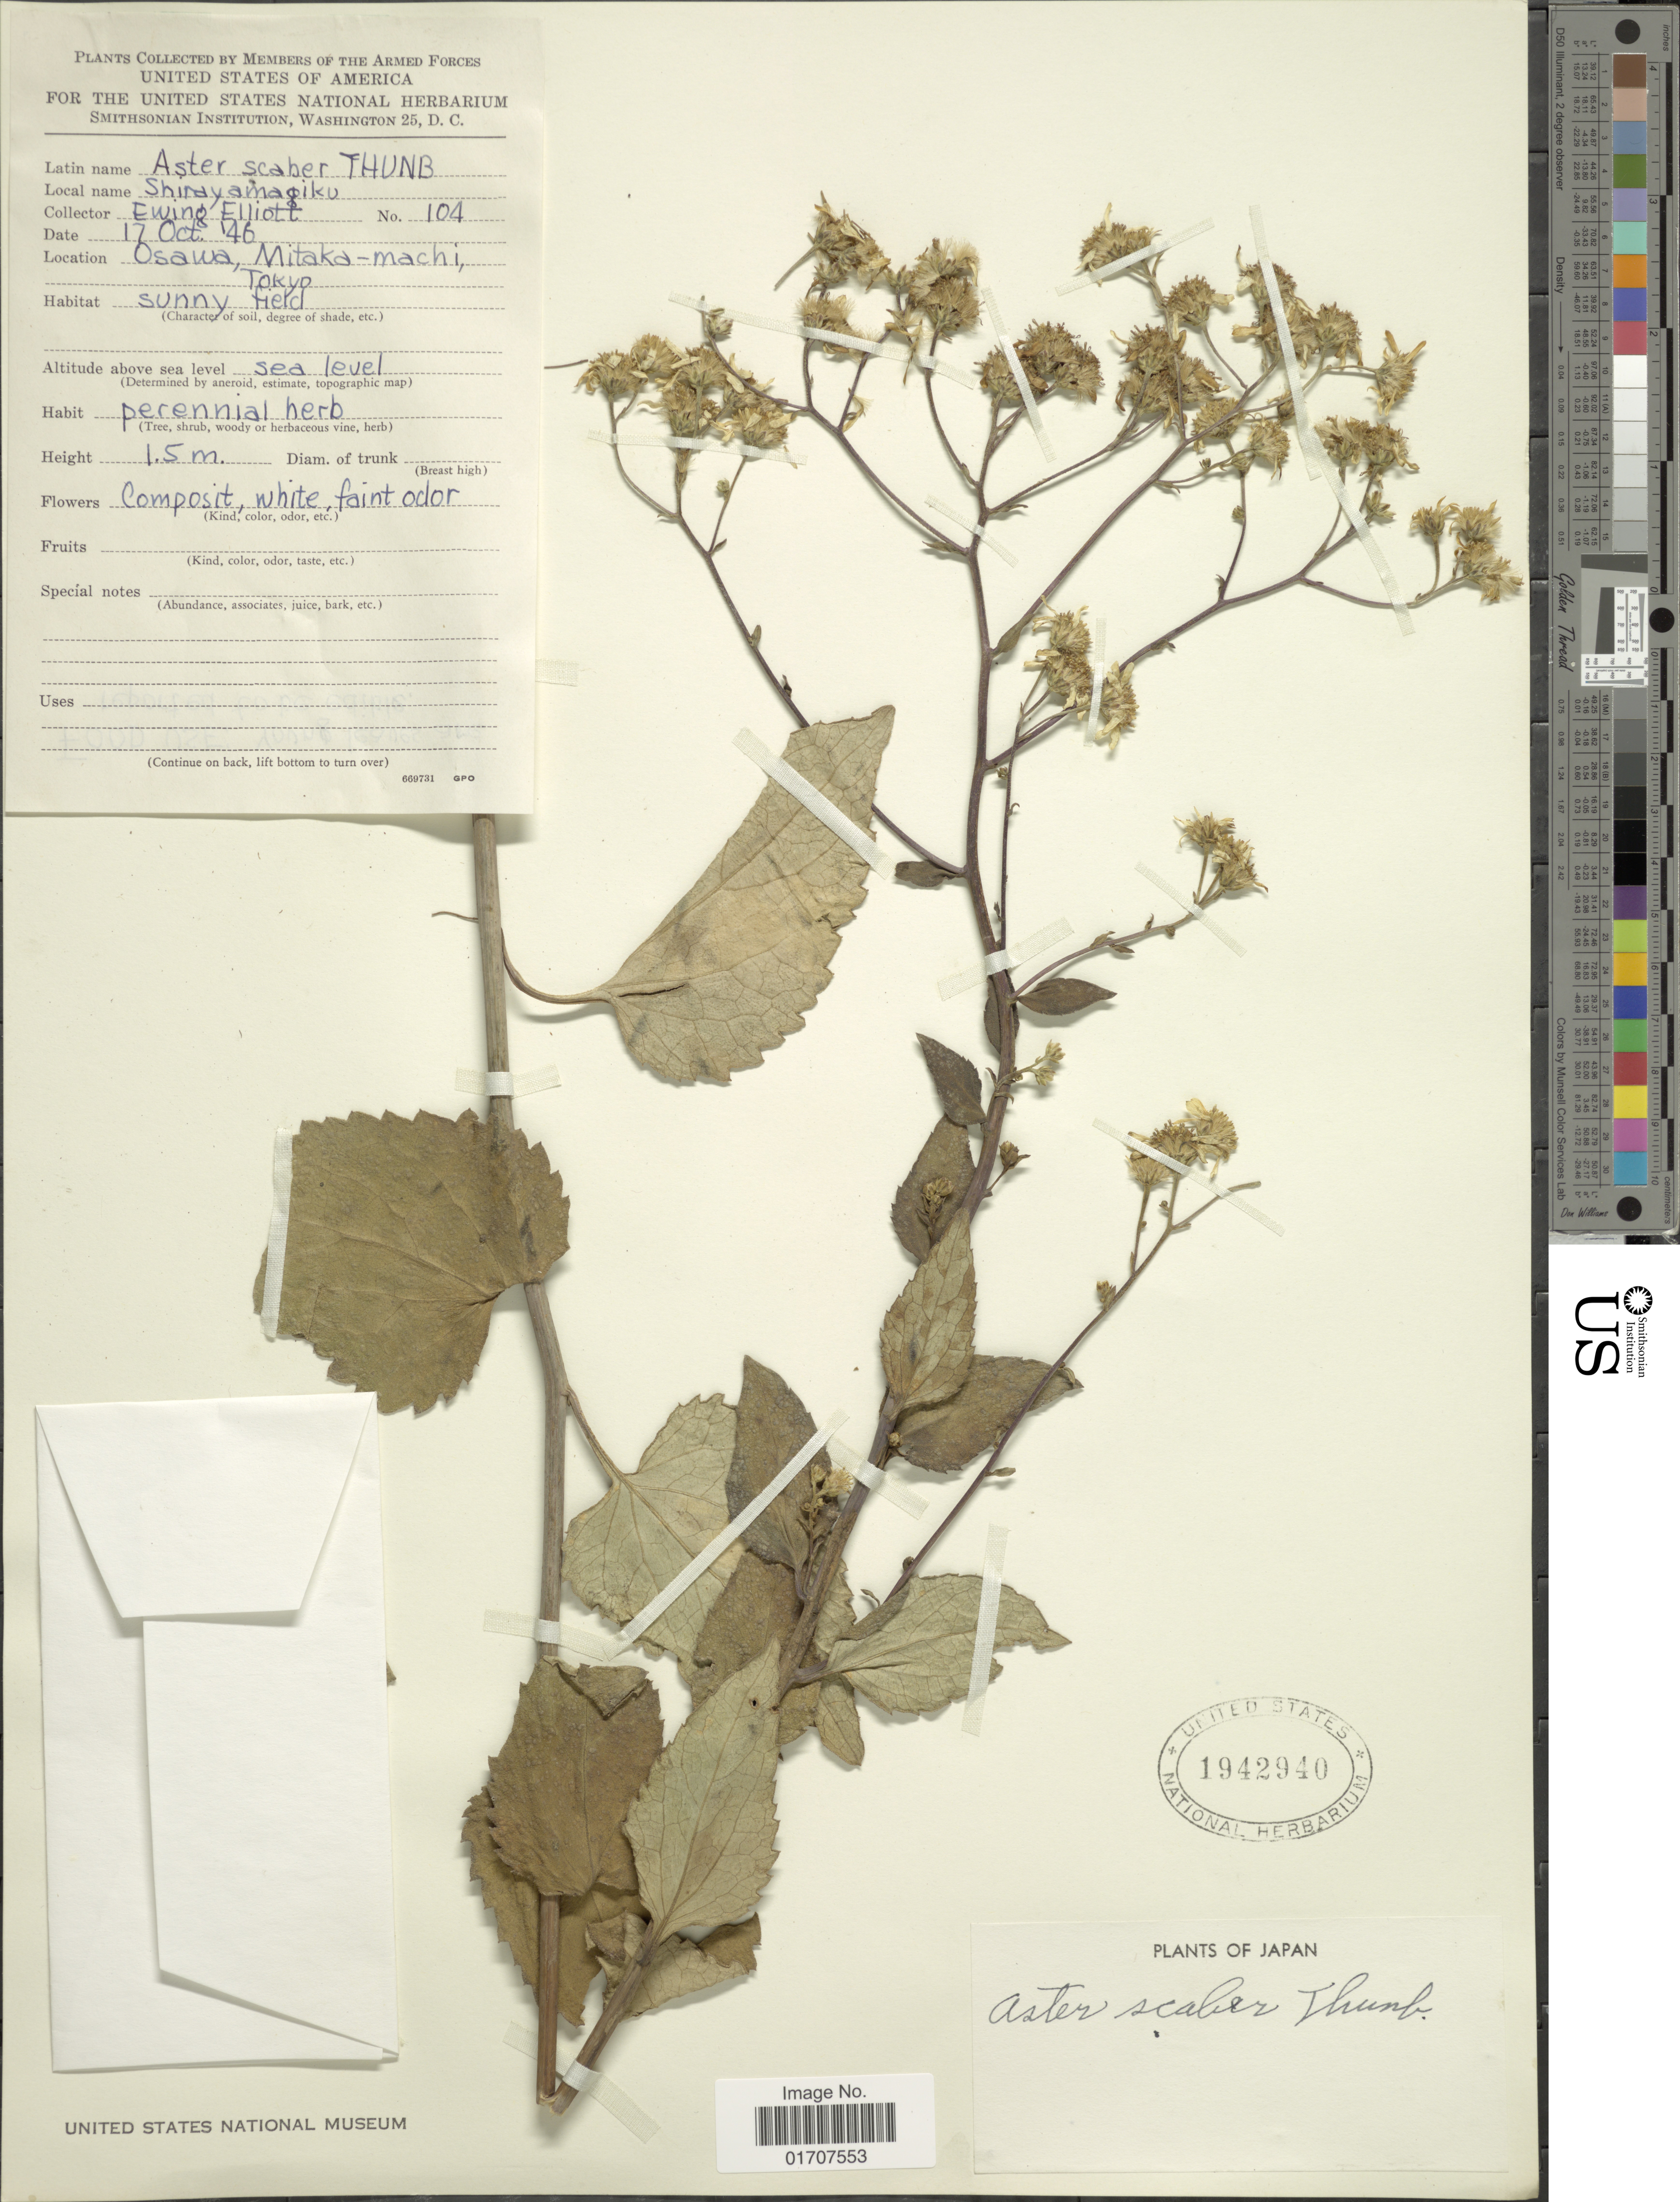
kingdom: Plantae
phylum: Tracheophyta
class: Magnoliopsida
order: Asterales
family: Asteraceae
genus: Doellingeria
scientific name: Doellingeria scaber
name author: (Thunb.) Nees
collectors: E. Elliot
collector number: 104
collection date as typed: Transcribed d/m/y: 17/10/46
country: Japan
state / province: Tokyo, Federal City of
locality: Osawa, Mitaka-machi, Tokyo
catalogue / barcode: US 1942940